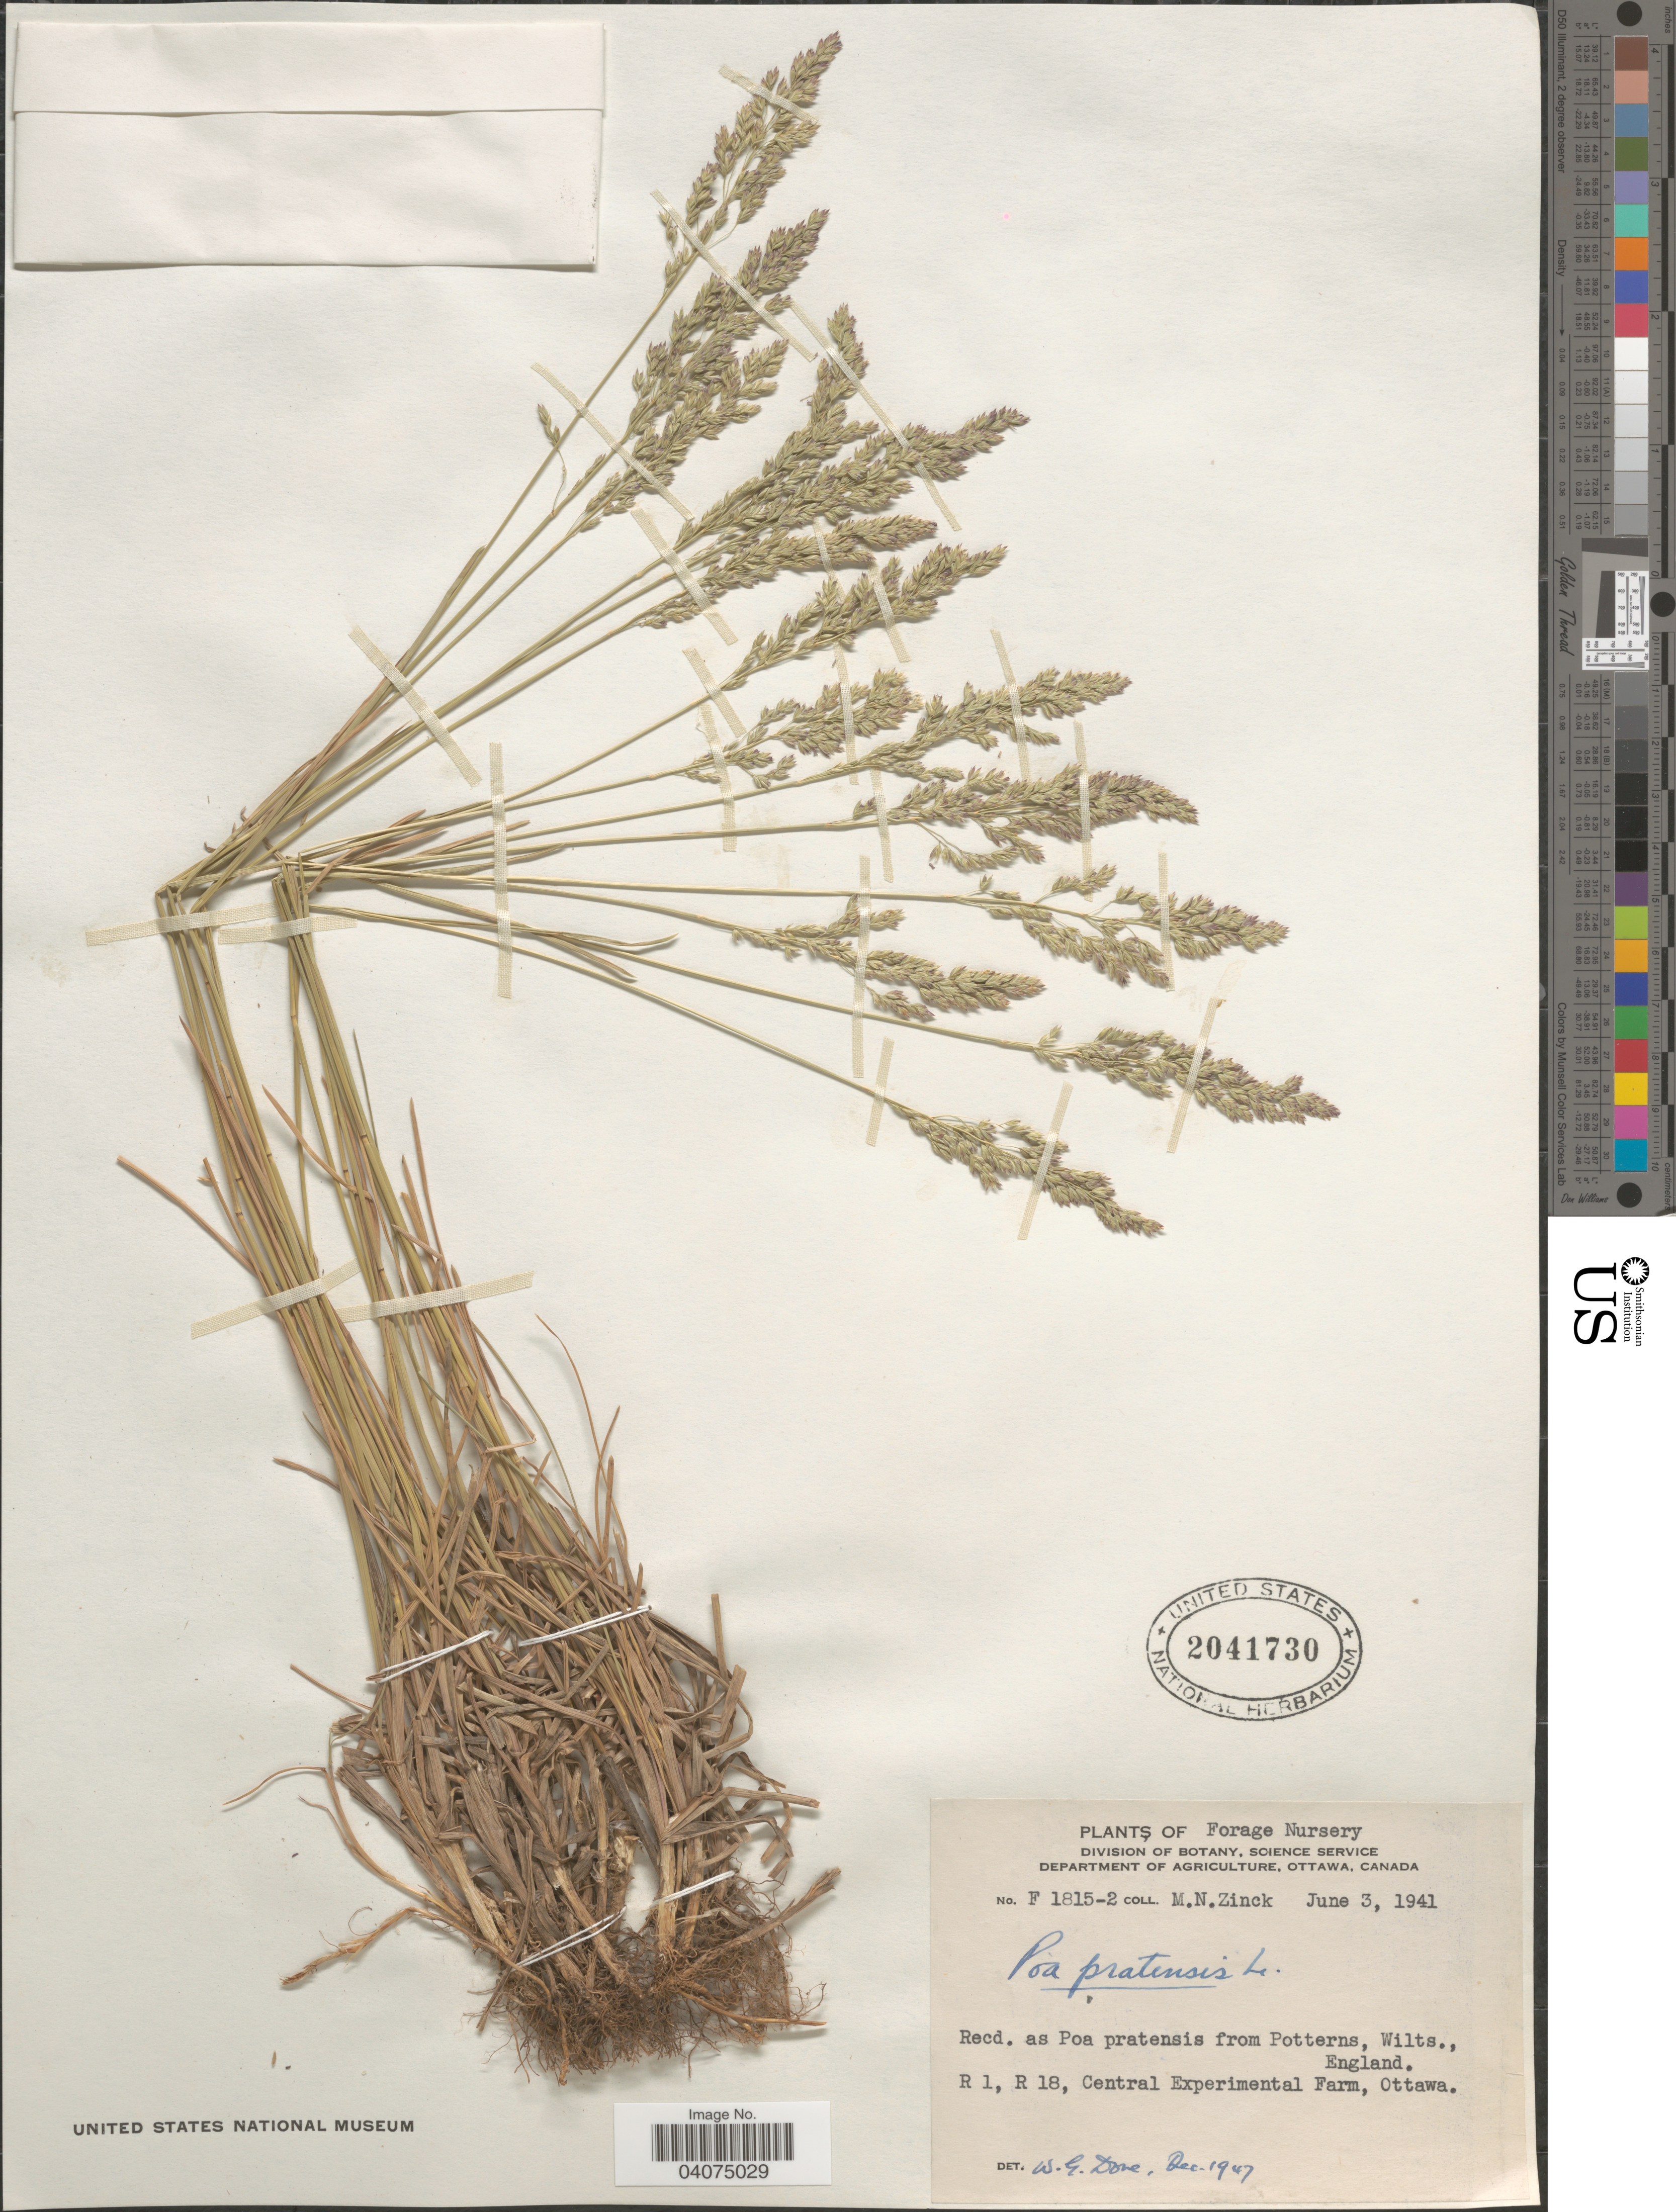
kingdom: Plantae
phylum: Tracheophyta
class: Liliopsida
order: Poales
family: Poaceae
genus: Poa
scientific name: Poa pratensis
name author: L.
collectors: M. Zinck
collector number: F1815-2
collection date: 1941-06-03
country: Canada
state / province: Ontario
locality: Forage Nursery. R 1, R 18, Central Experimental Farm, Ottawa.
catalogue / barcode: US 2041730